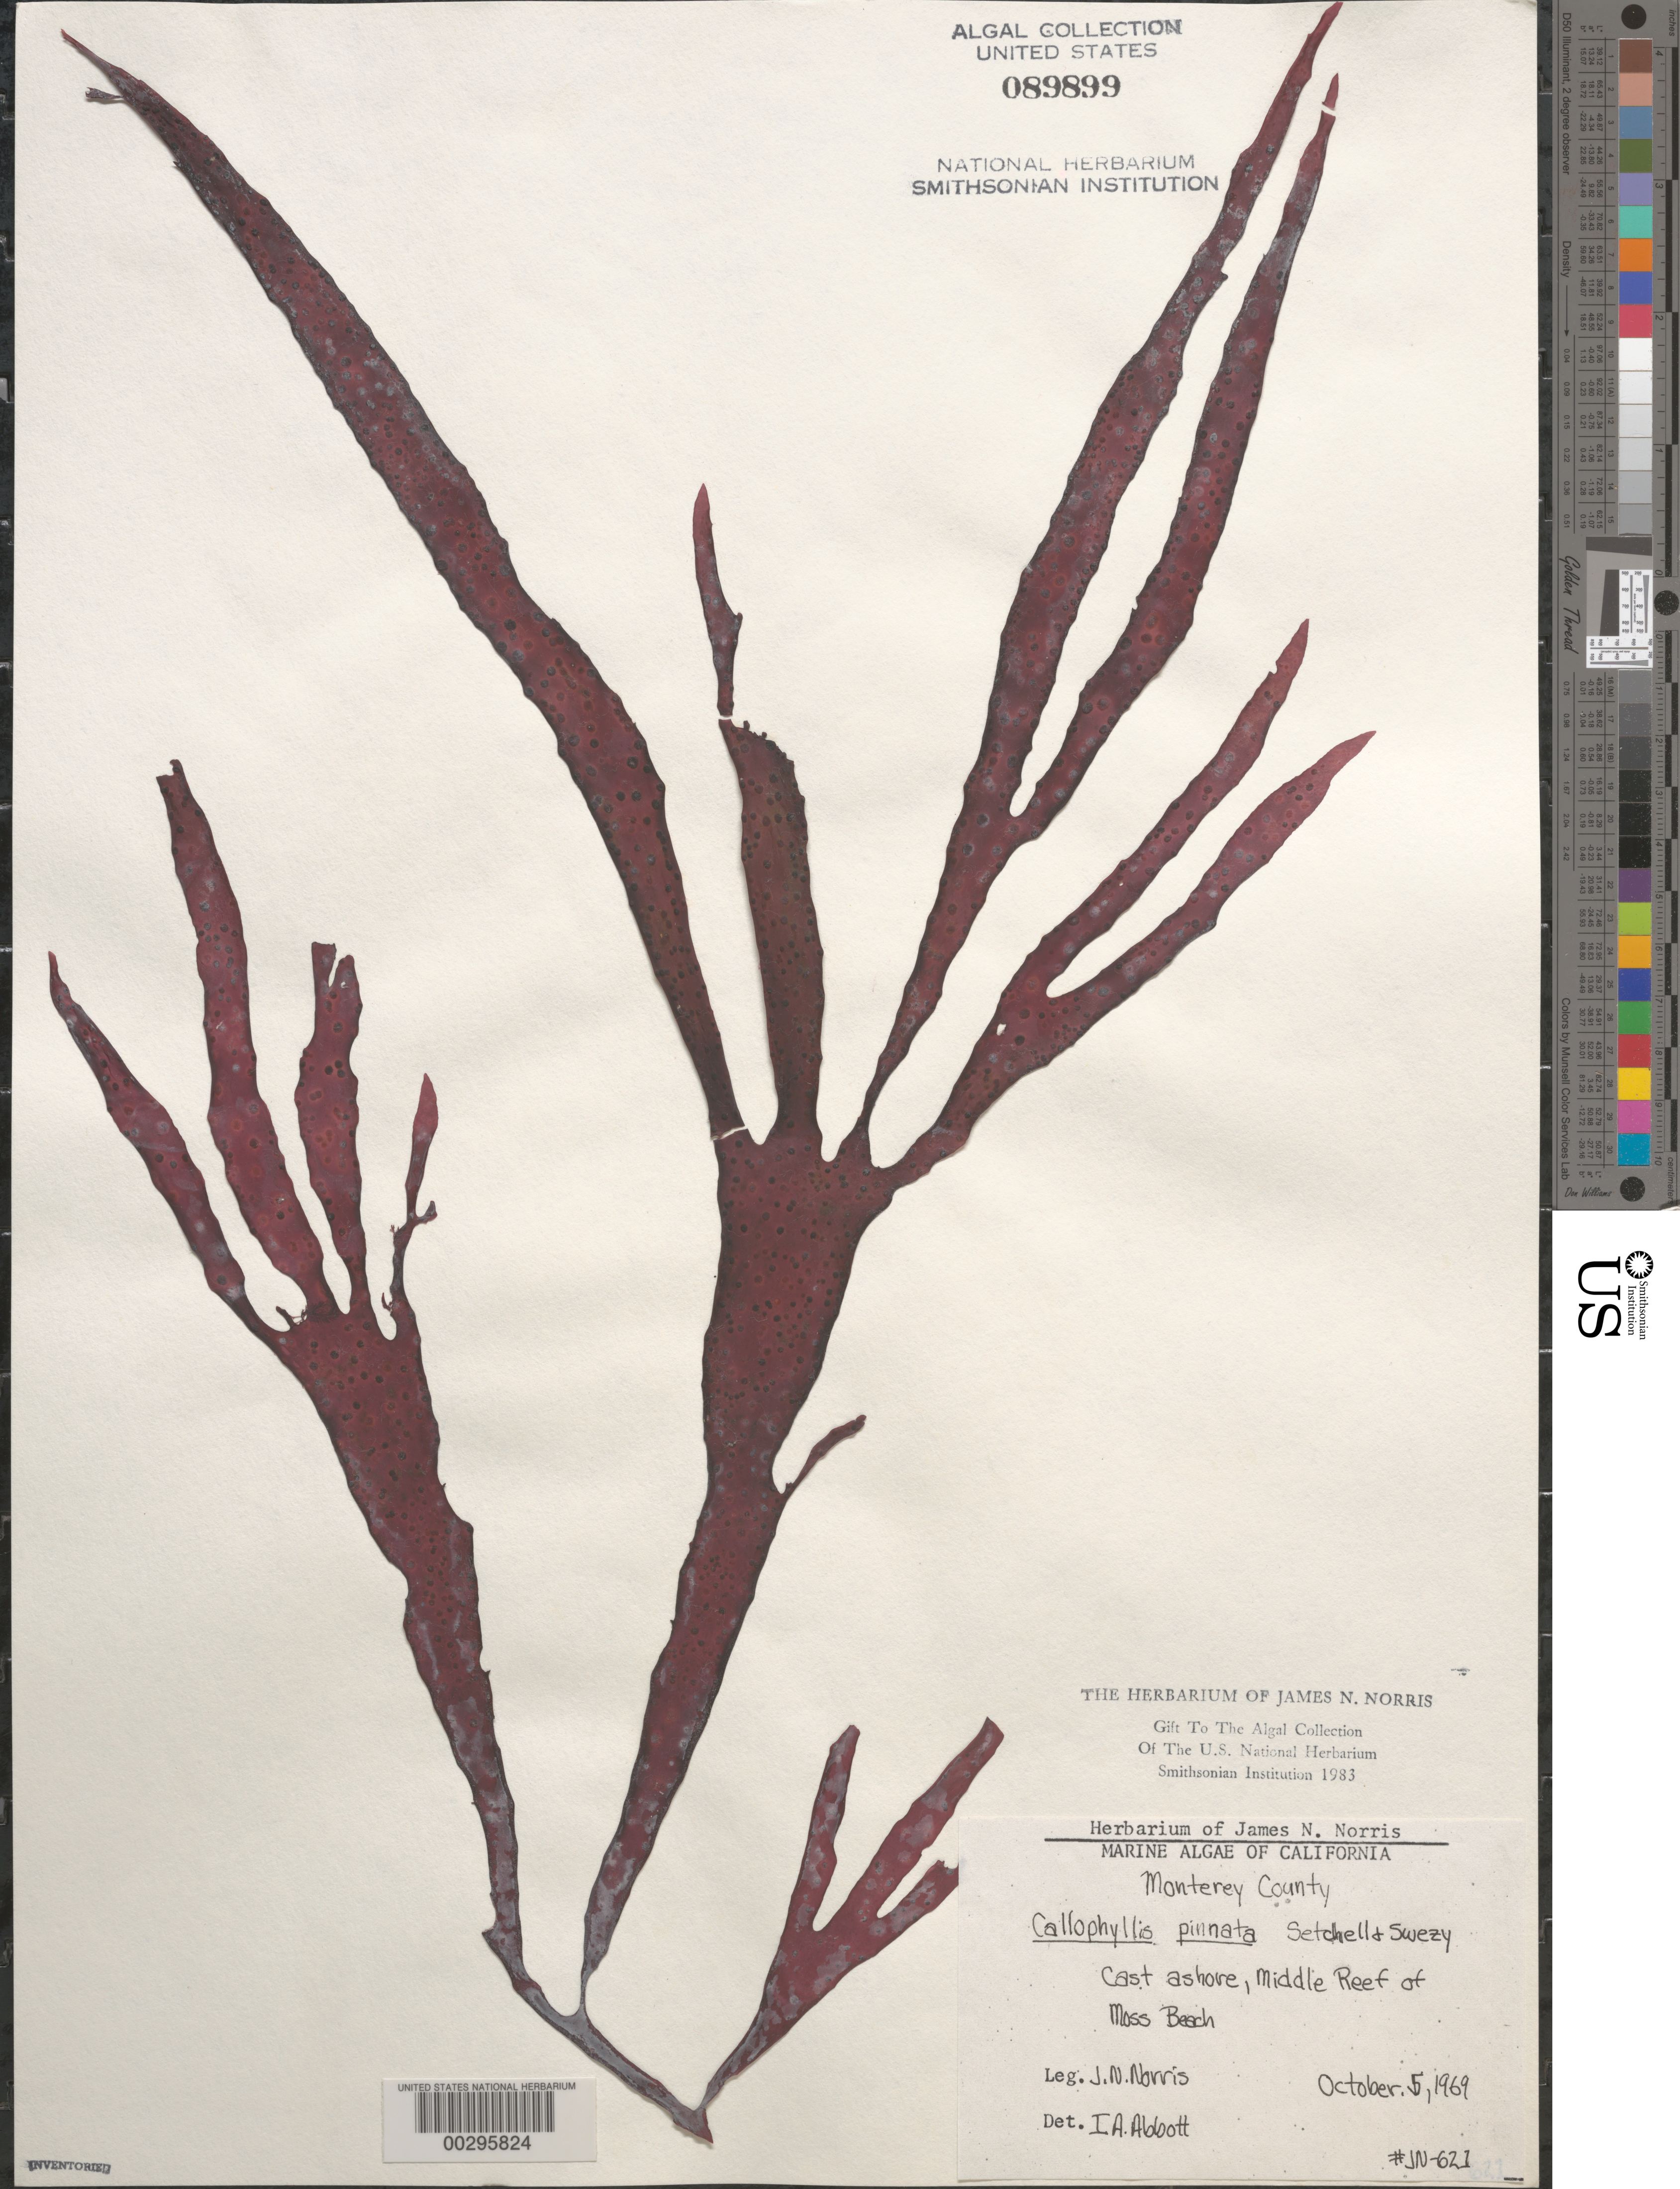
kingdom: Plantae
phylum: Rhodophyta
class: Florideophyceae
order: Gigartinales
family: Kallymeniaceae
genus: Callophyllis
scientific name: Callophyllis pinnata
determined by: Abbott, Isabella A.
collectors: J. N. Norris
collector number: JN-621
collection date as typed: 05 Oct 1969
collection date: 1969-10-05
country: United States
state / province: California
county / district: Monterey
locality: Middle Reef of Moss Beach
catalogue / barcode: US 89899